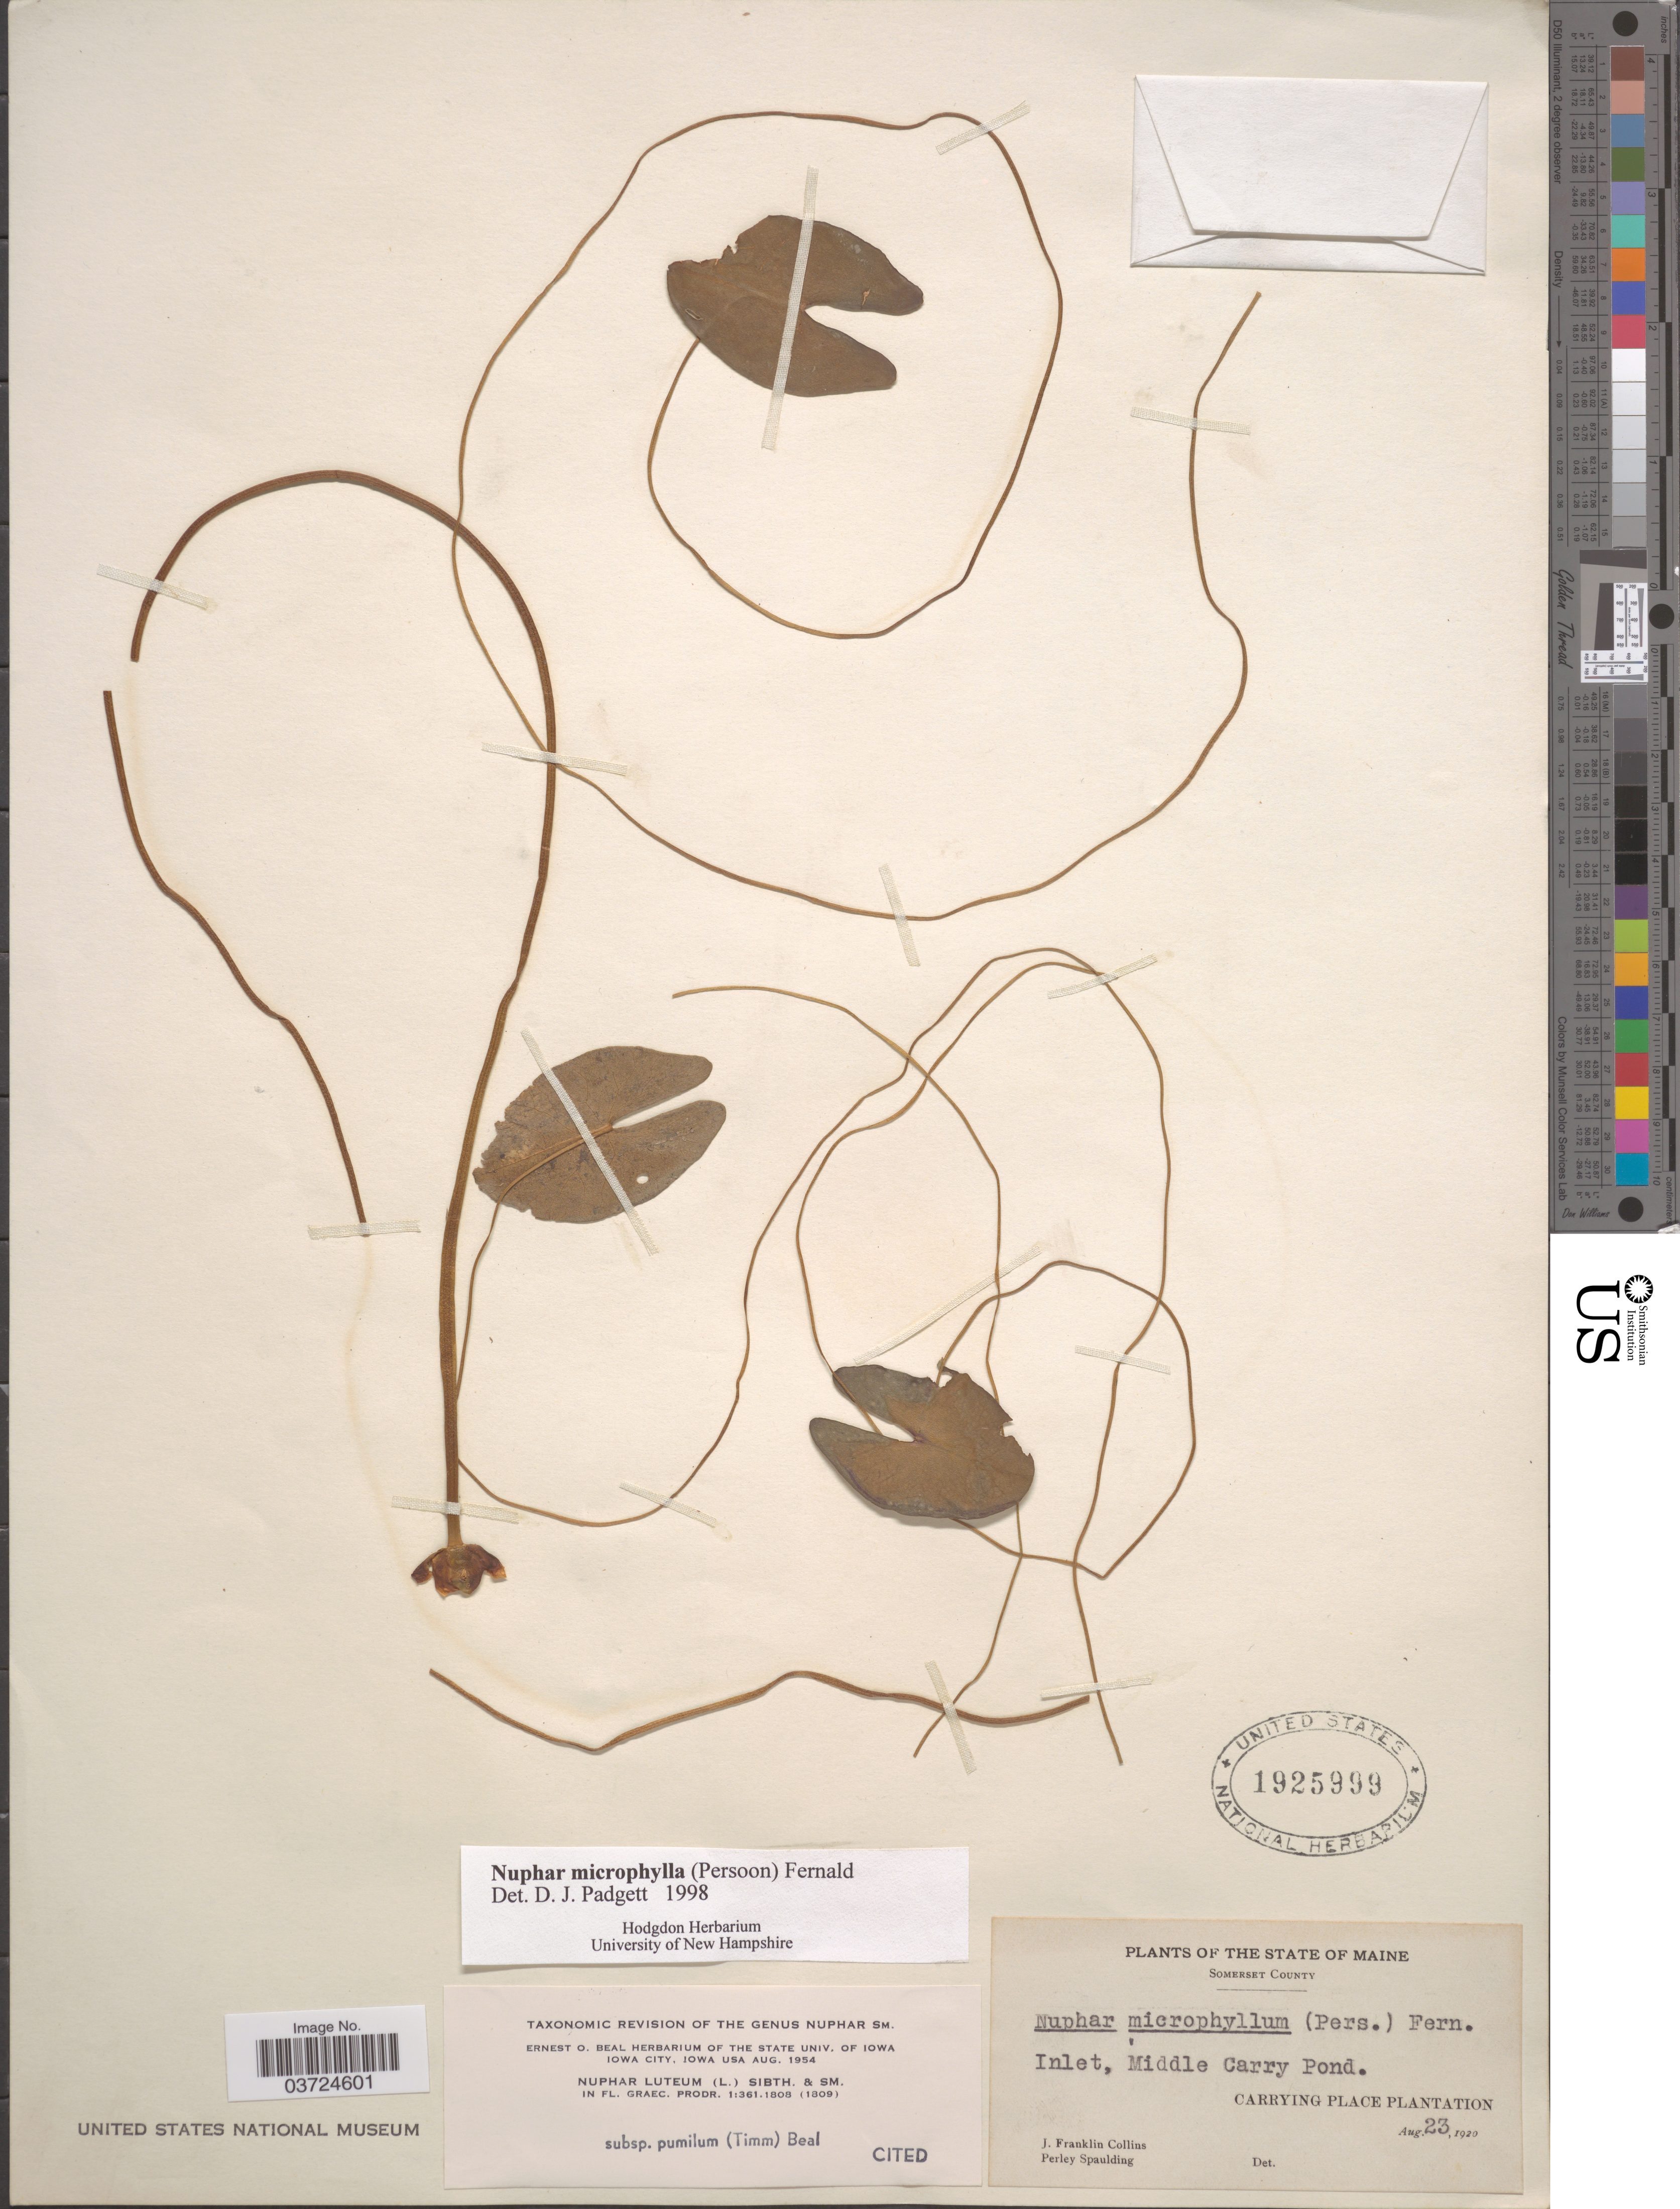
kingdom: Plantae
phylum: Tracheophyta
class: Magnoliopsida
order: Nymphaeales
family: Nymphaeaceae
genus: Nuphar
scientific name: Nuphar microphylla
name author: (Pers.) Fernald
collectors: J. Collins & P. Spaulding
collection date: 1920-08-23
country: United States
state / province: Maine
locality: Somerset County. Inlet, Middle Carry Pond. Carrying Place Plantation.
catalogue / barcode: US 1925999